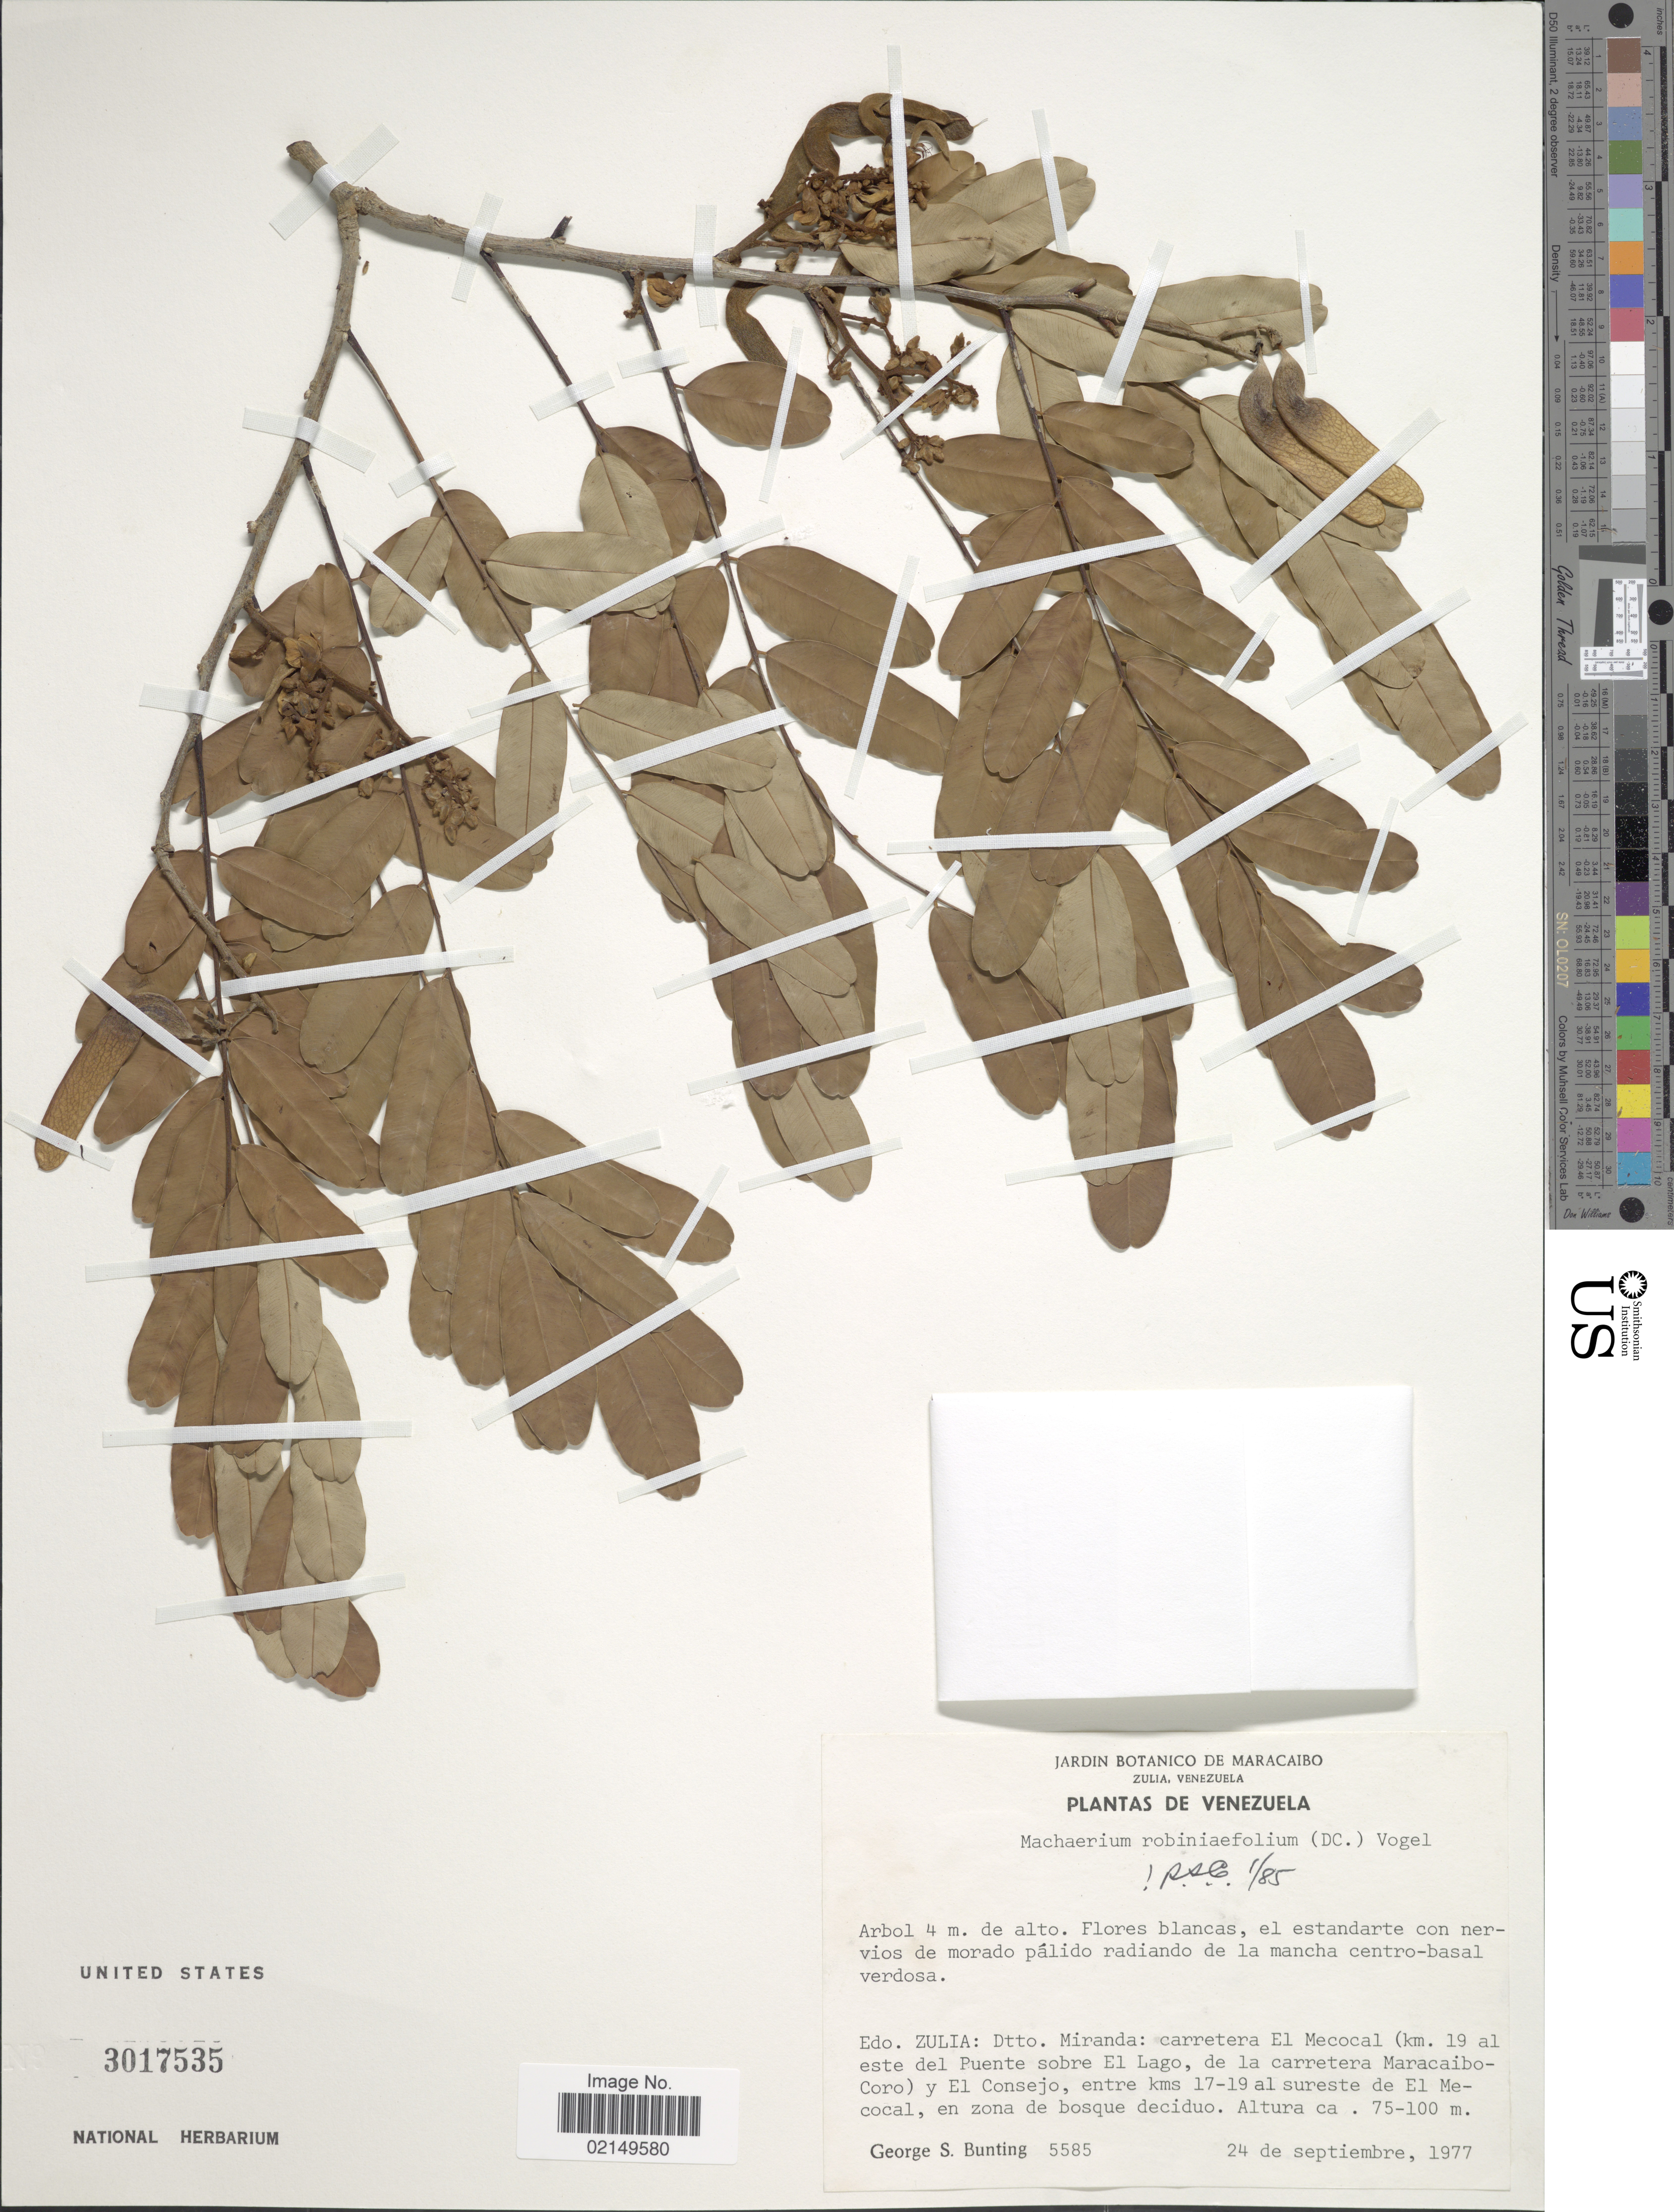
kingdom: Plantae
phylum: Tracheophyta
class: Magnoliopsida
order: Fabales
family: Fabaceae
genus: Machaerium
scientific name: Machaerium robinifolium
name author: (DC.) Vogel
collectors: G. S. Bunting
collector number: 5585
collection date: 1977-09-24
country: Venezuela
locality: Edo. Zulia: Dtto. Miranda: carretera El Mecocal ( km. 19 al este del Puente sobre El Lago, de la carretera Maracaibo-Cobo) y El Consejo, entre kms 17-19 al sureste de El Mecocal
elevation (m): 75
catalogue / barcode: US 3017535